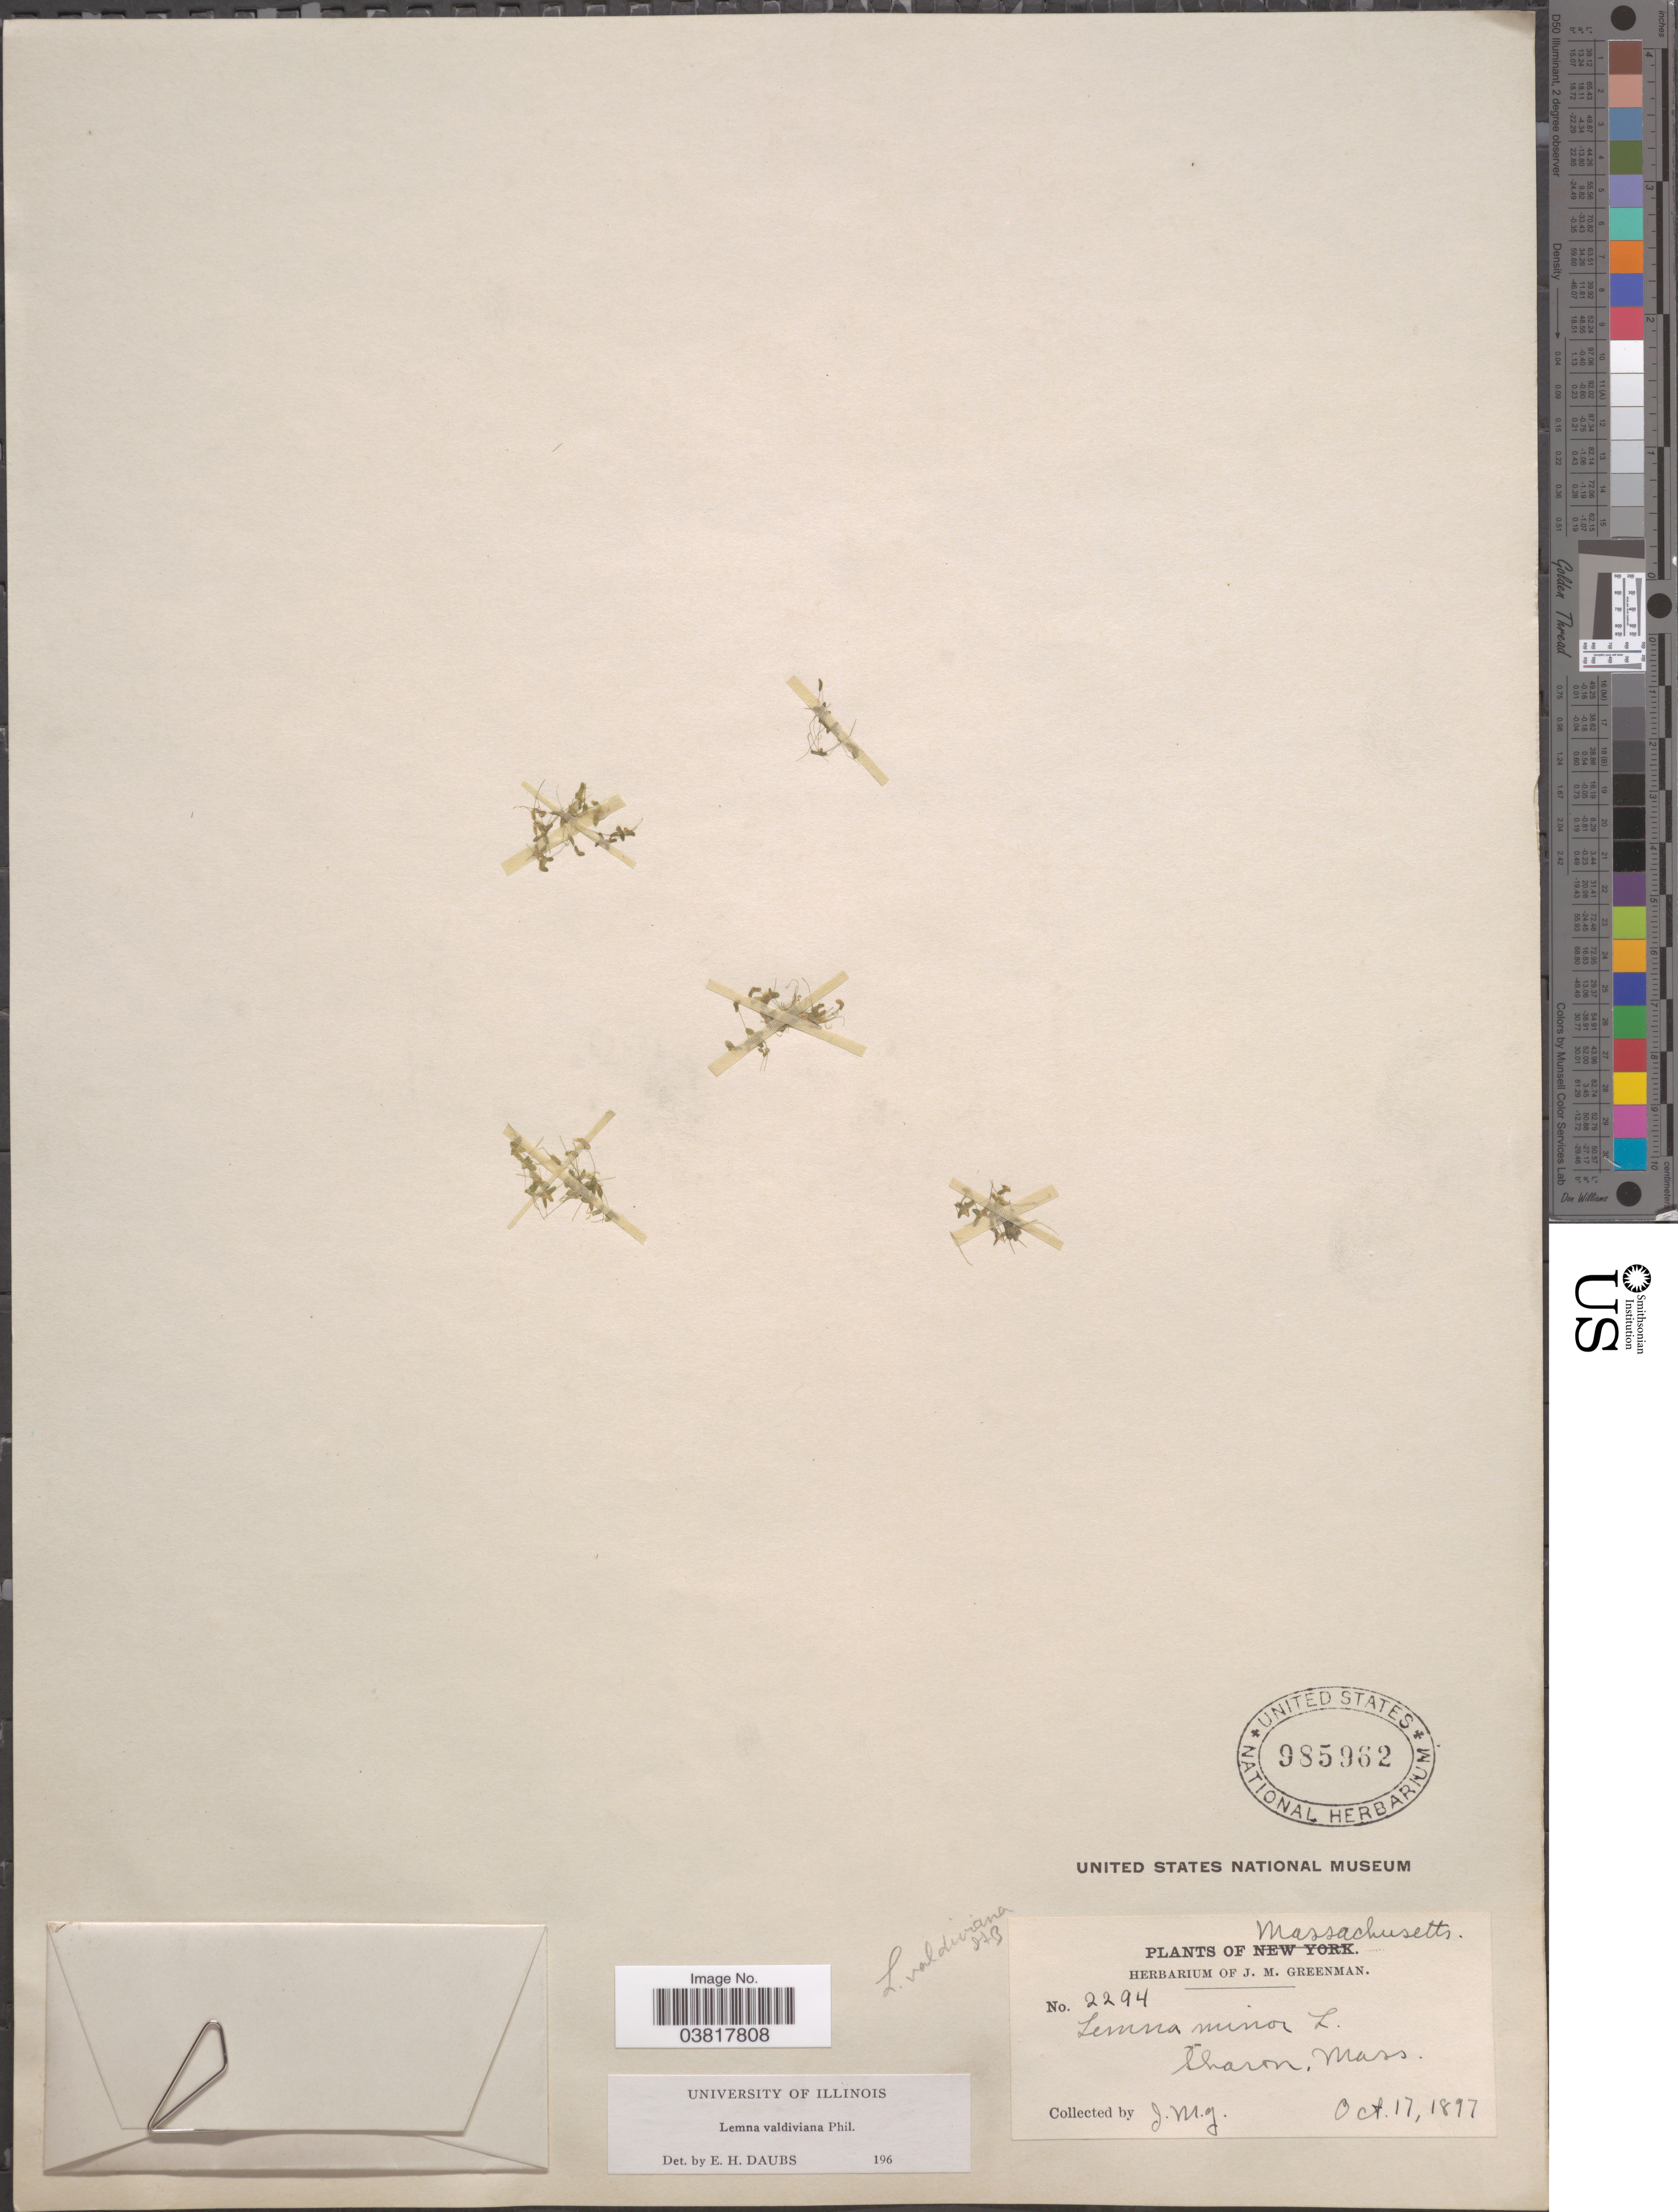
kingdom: Plantae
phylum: Tracheophyta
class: Liliopsida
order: Alismatales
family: Araceae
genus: Lemna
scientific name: Lemna valdiviana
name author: Phil.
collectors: J. M. Greenman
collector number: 2294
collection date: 1897-10-17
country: United States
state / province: Massachusetts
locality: Sharon.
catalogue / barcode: US 985962